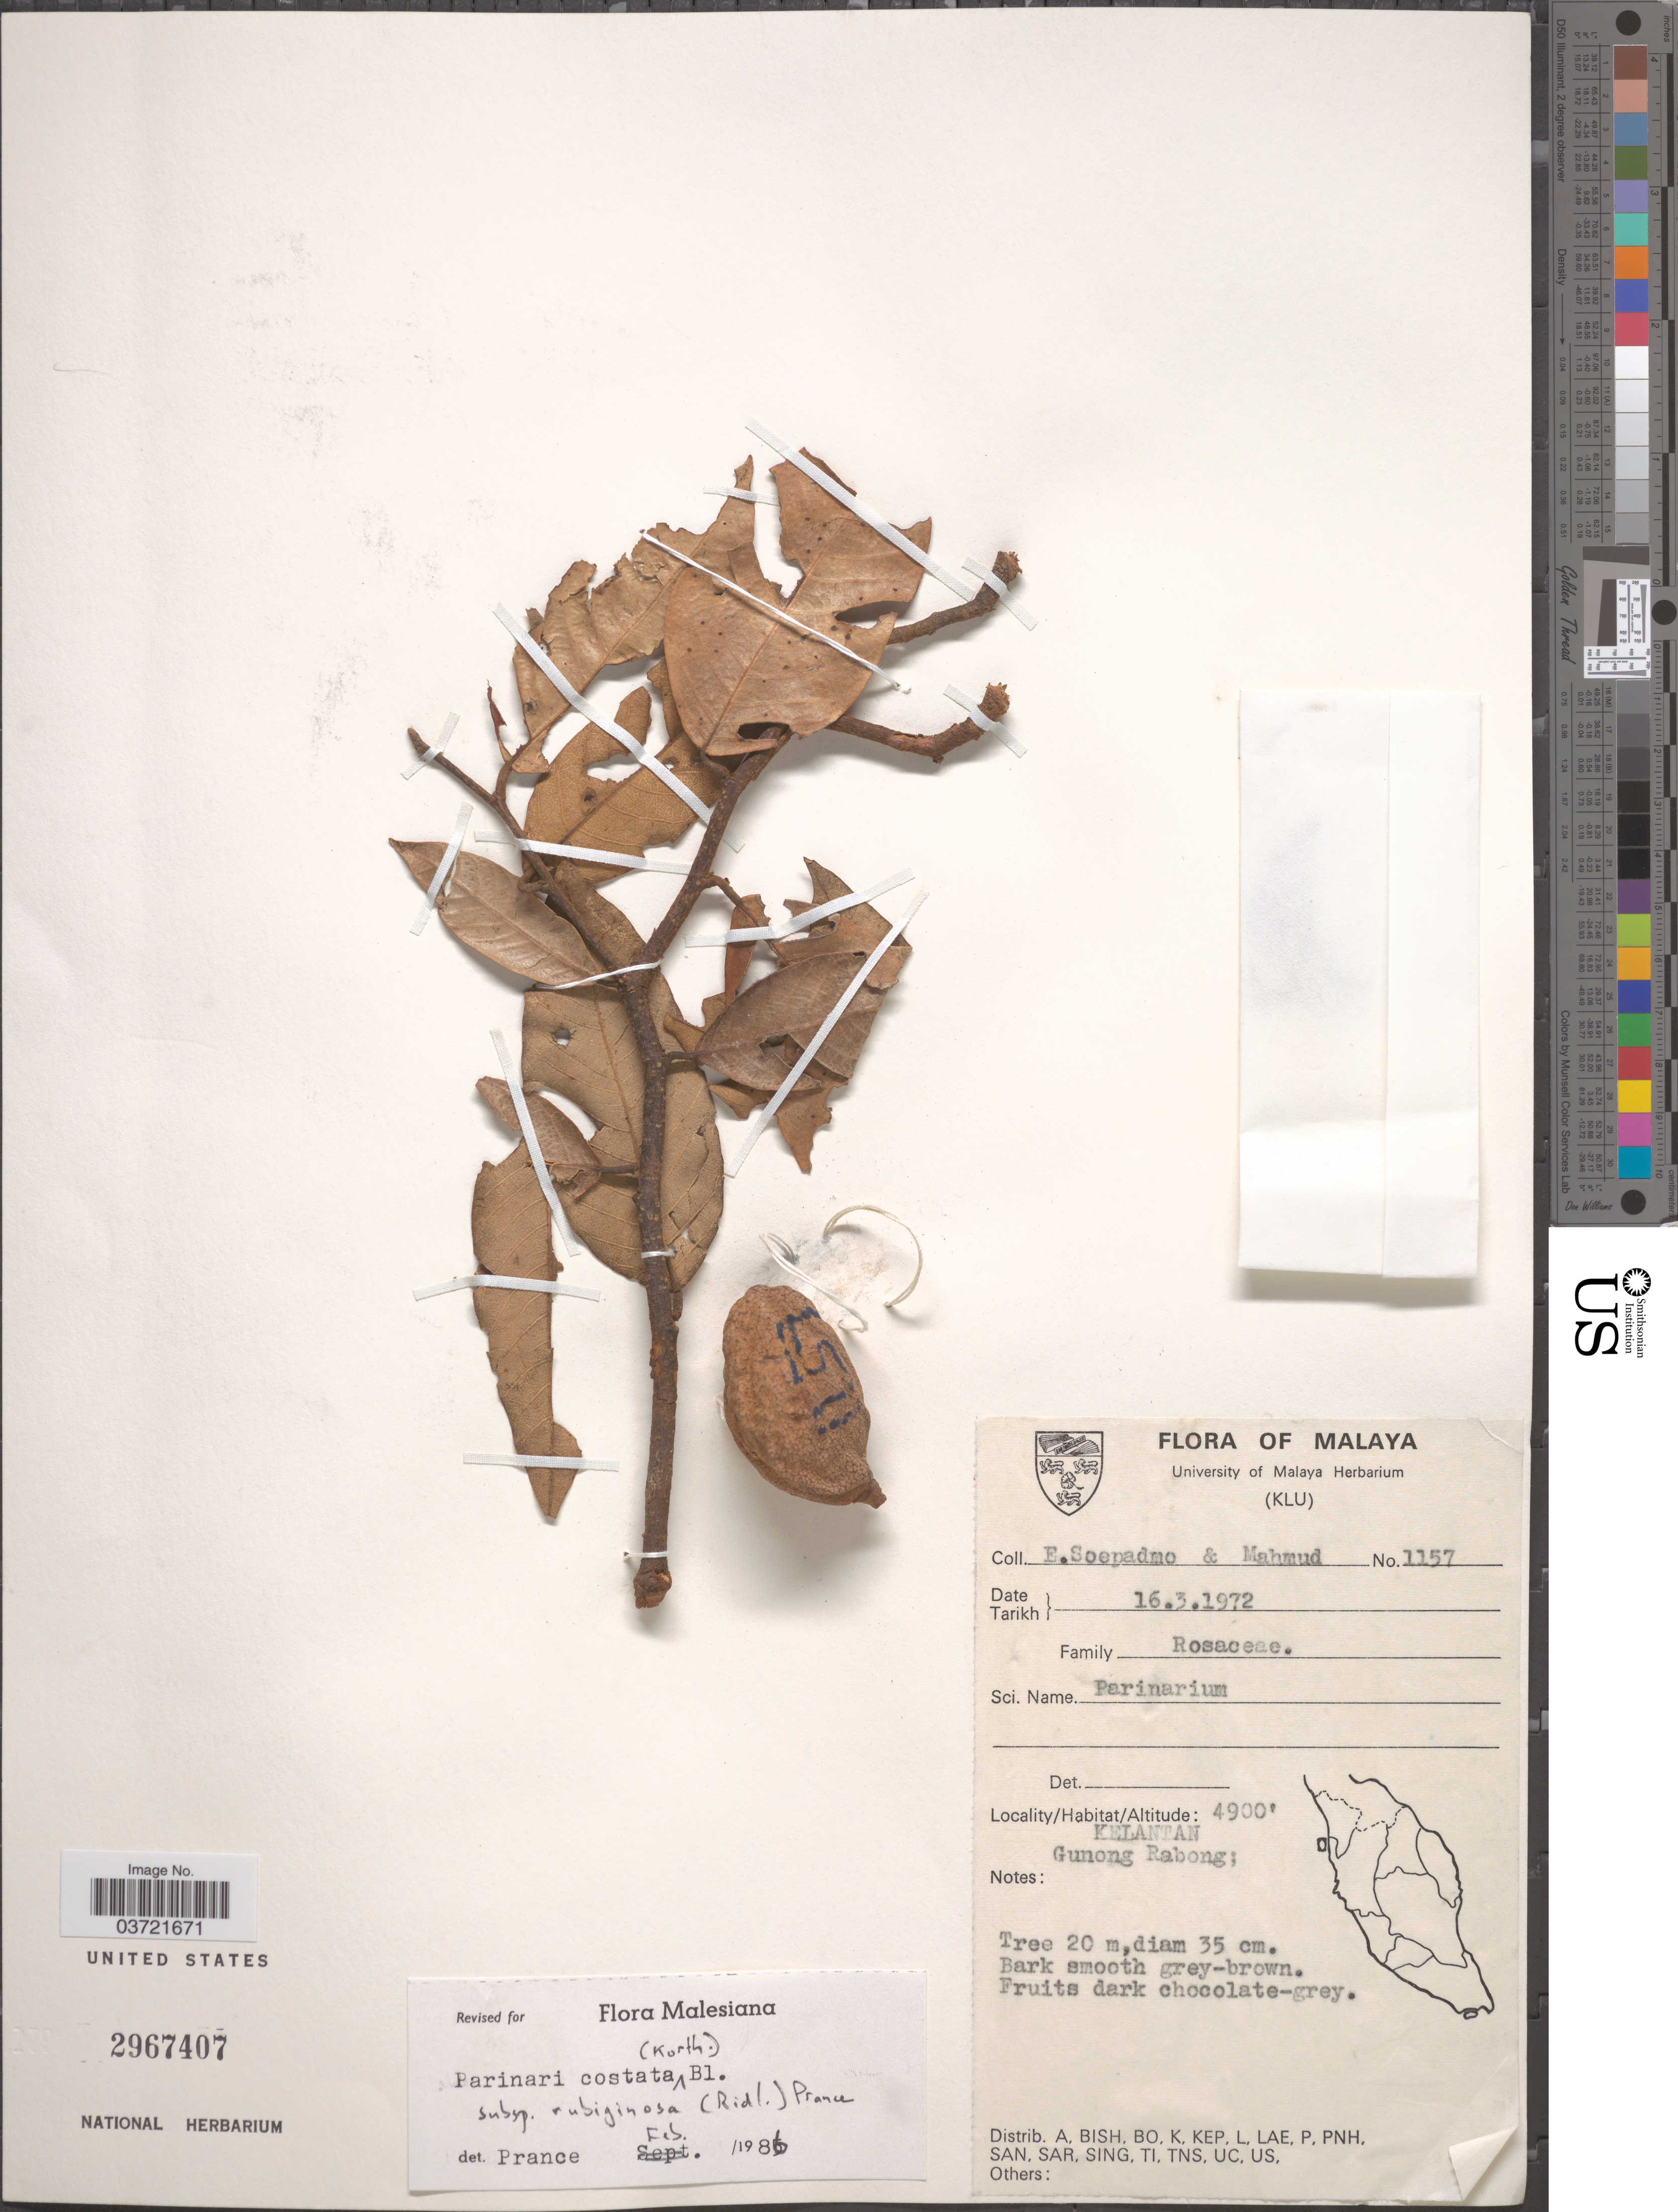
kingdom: Plantae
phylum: Tracheophyta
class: Magnoliopsida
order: Malpighiales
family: Chrysobalanaceae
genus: Parinari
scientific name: Parinari costata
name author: Blume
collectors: E. Soepadmo & -. Mahmud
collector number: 1157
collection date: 1972-03-16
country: Malaysia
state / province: Kelantan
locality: Malaya. Gunong Rabong.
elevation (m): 1494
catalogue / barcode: US 2967407